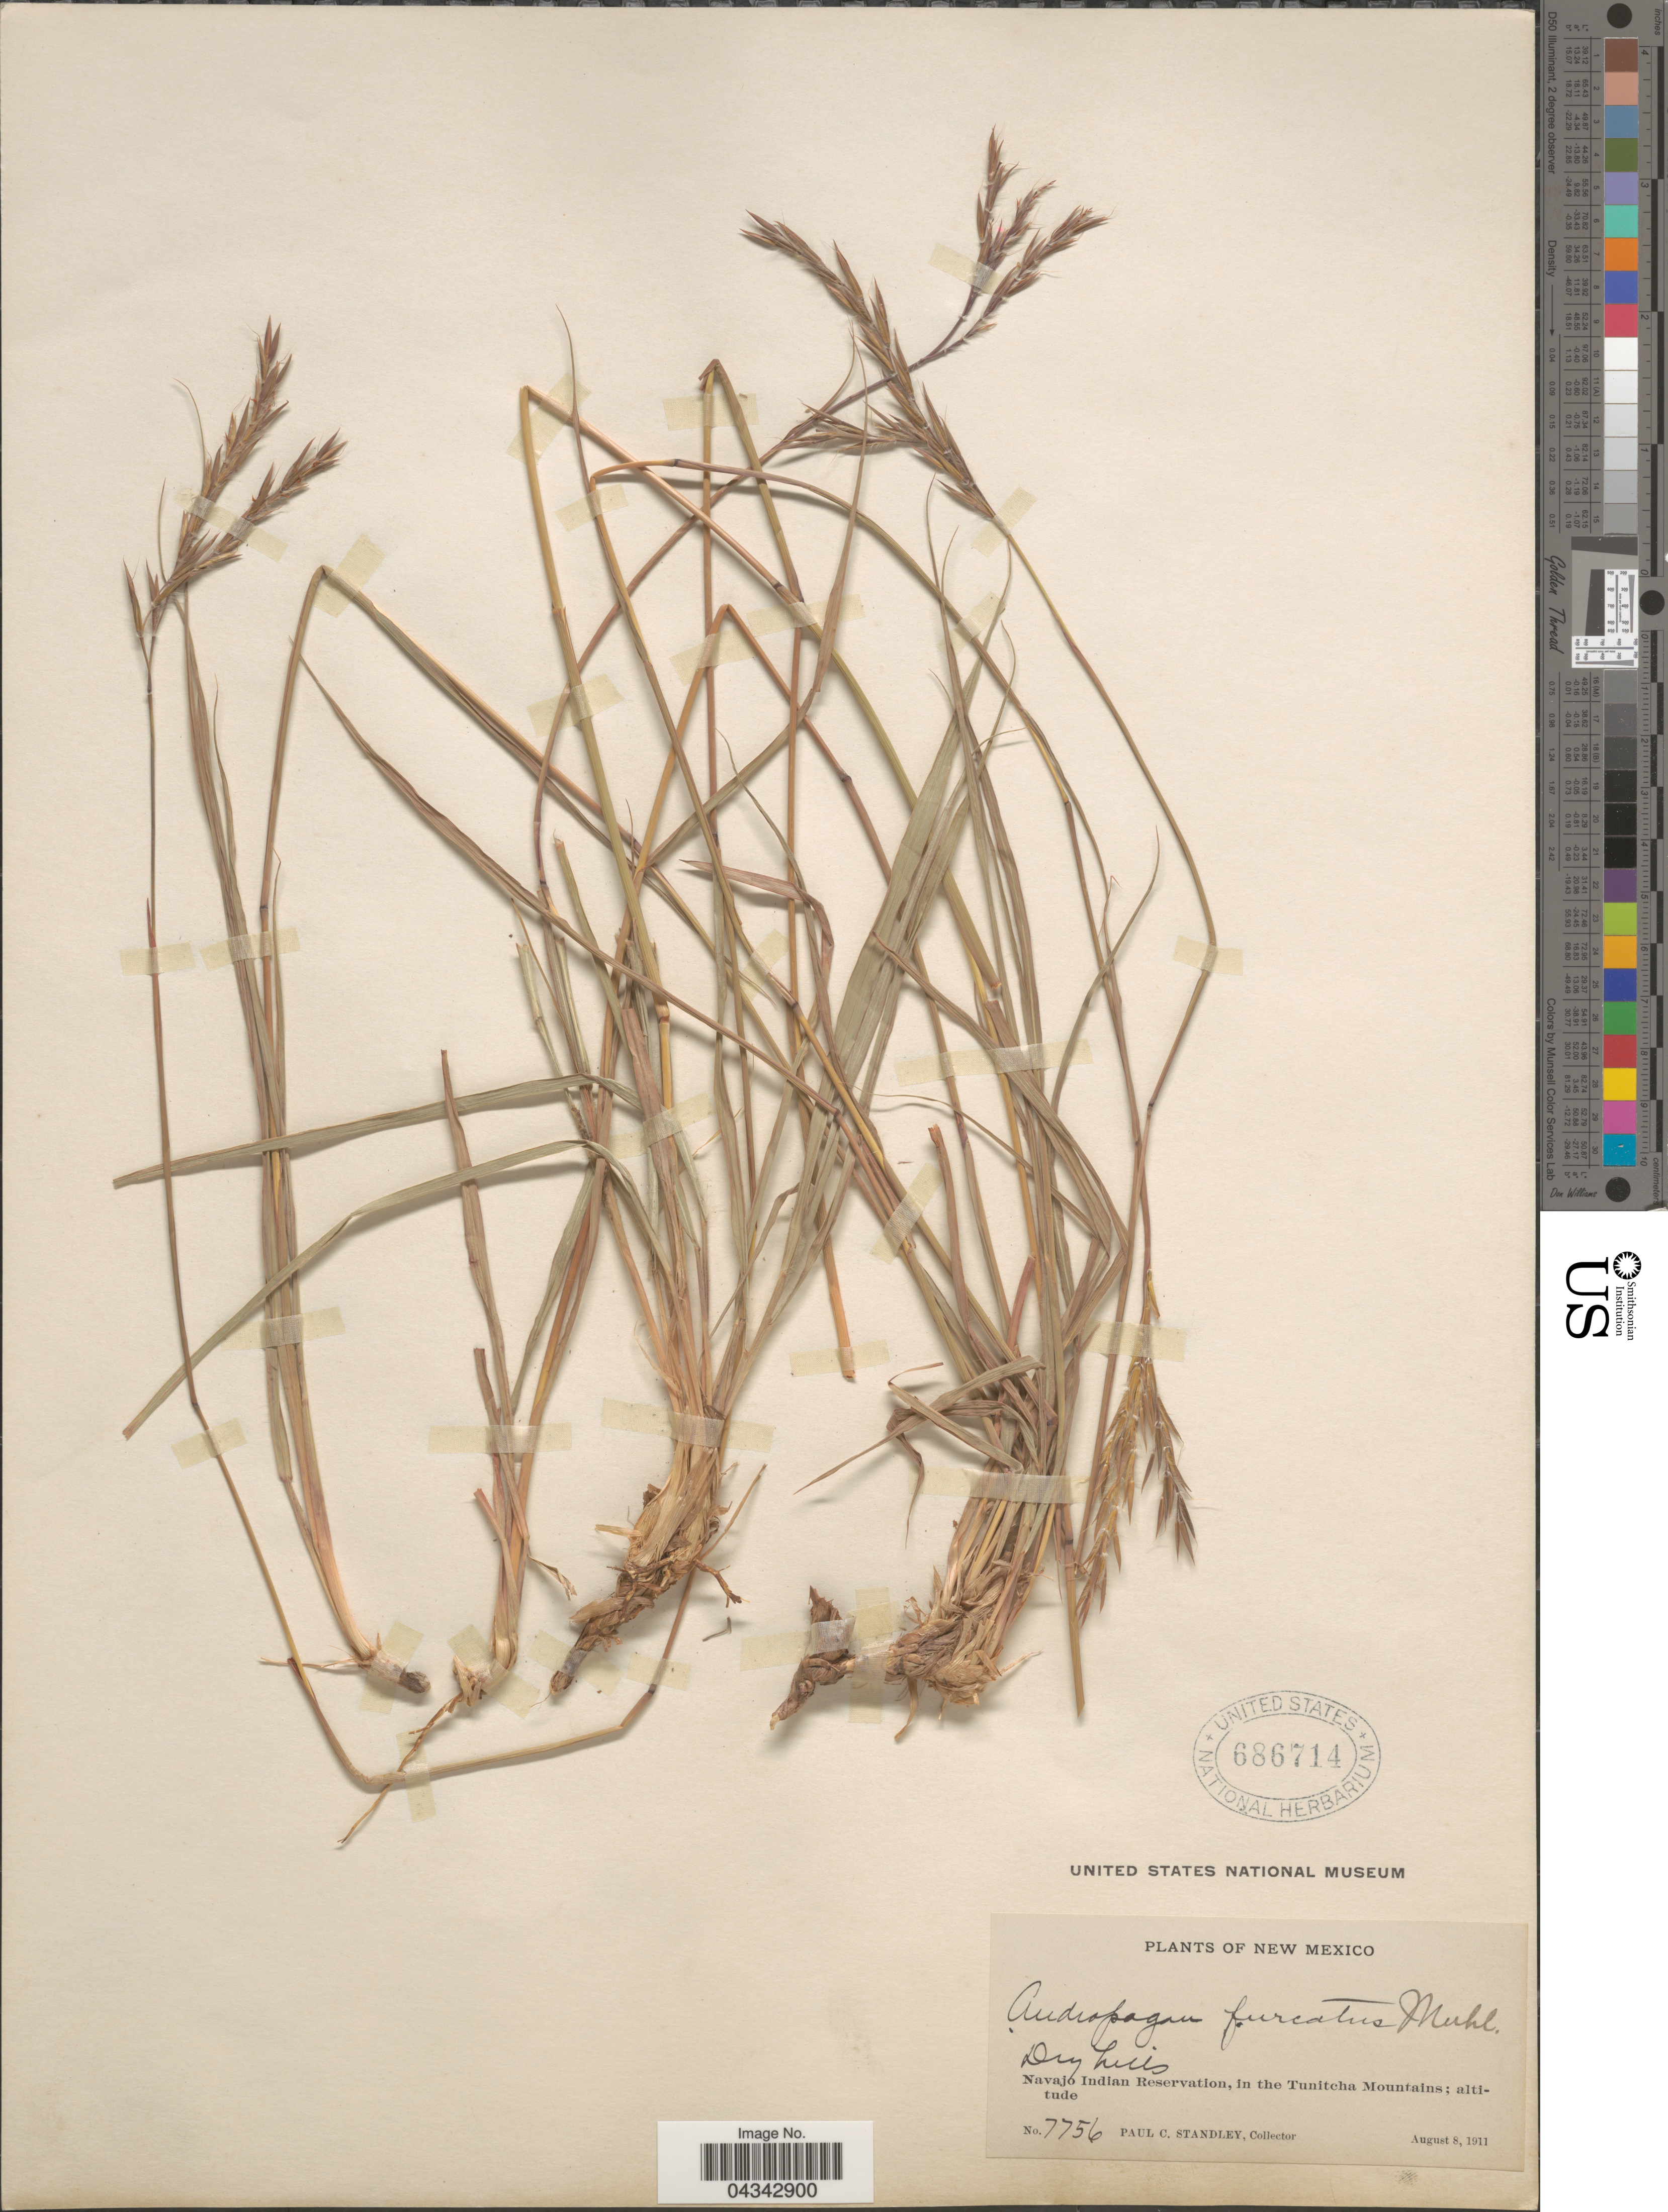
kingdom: Plantae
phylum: Tracheophyta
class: Liliopsida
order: Poales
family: Poaceae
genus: Andropogon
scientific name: Andropogon gerardii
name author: Vitman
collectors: P. C. Standley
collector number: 7756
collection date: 1911-08-08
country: United States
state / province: New Mexico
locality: Navajo Indian Reservation, in the Tunitcha Mountains.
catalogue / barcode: US 686714